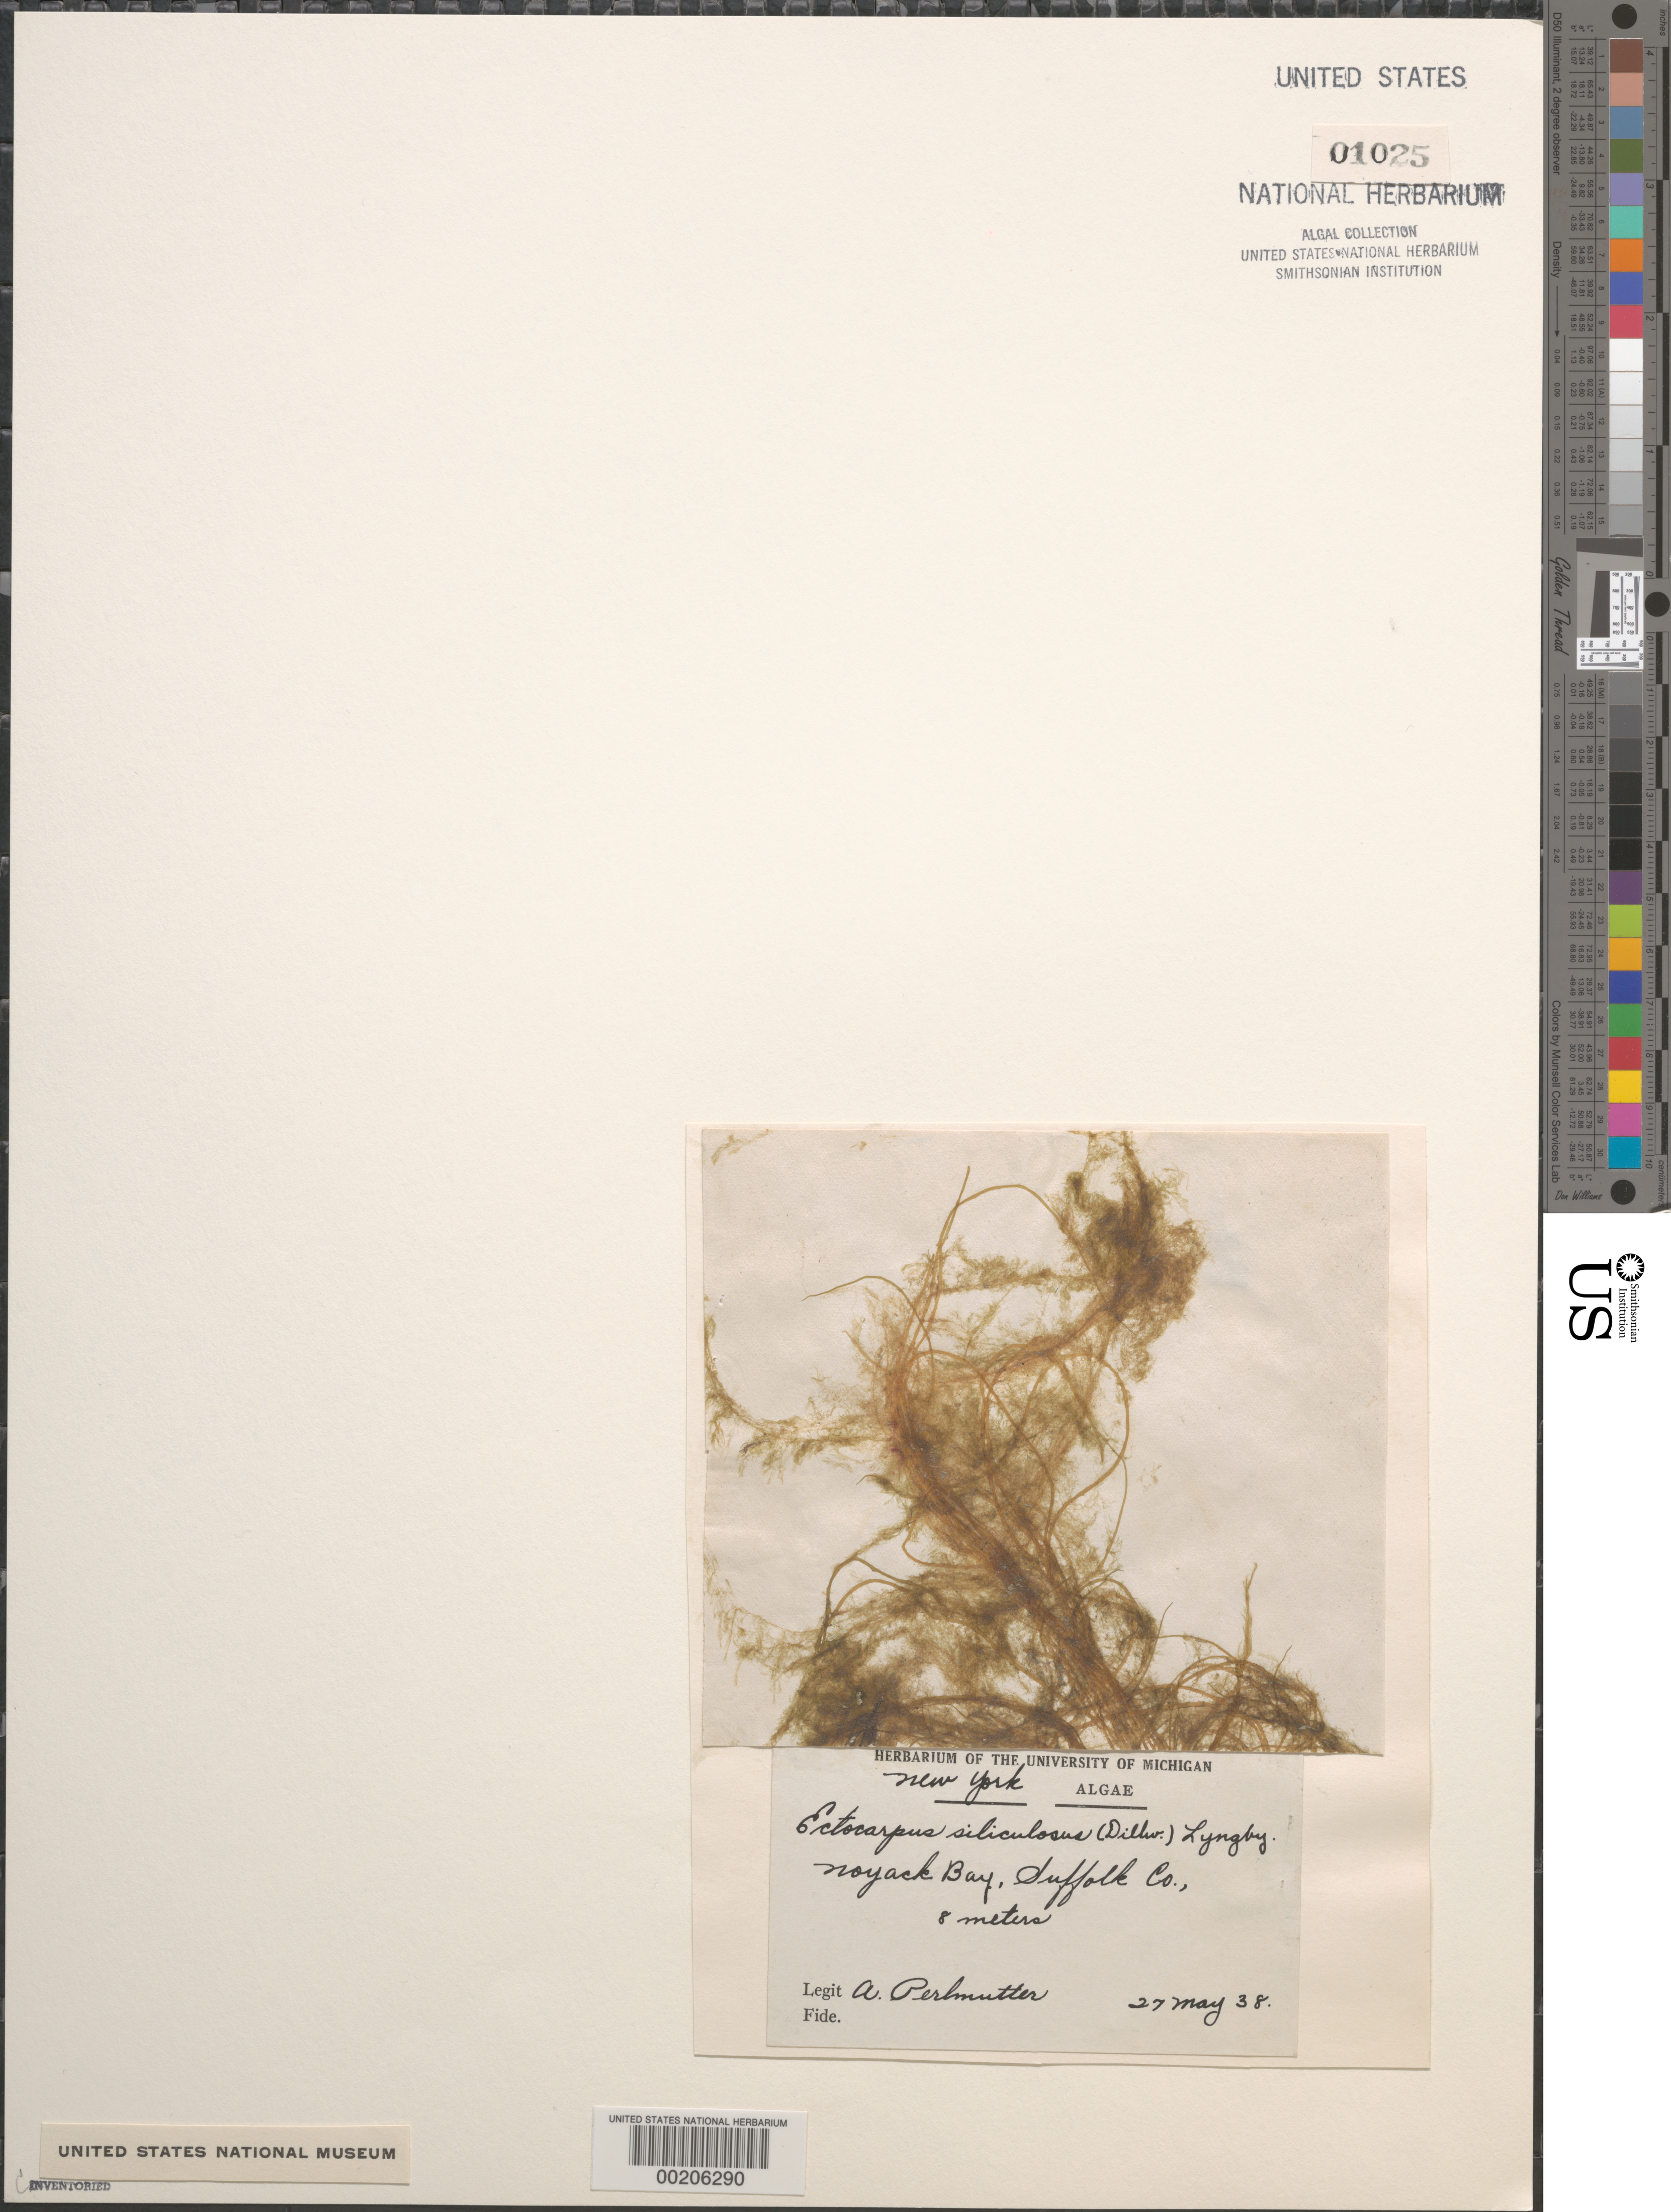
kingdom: Chromista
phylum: Ochrophyta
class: Phaeophyceae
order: Ectocarpales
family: Ectocarpaceae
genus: Ectocarpus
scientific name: Ectocarpus siliculosus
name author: (Dillwyn) Lyngbye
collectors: A. Perlmutter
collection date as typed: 27 May 1938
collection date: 1938-05-27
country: United States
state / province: New York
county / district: Suffolk County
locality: Noyack Bay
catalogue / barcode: US 1025